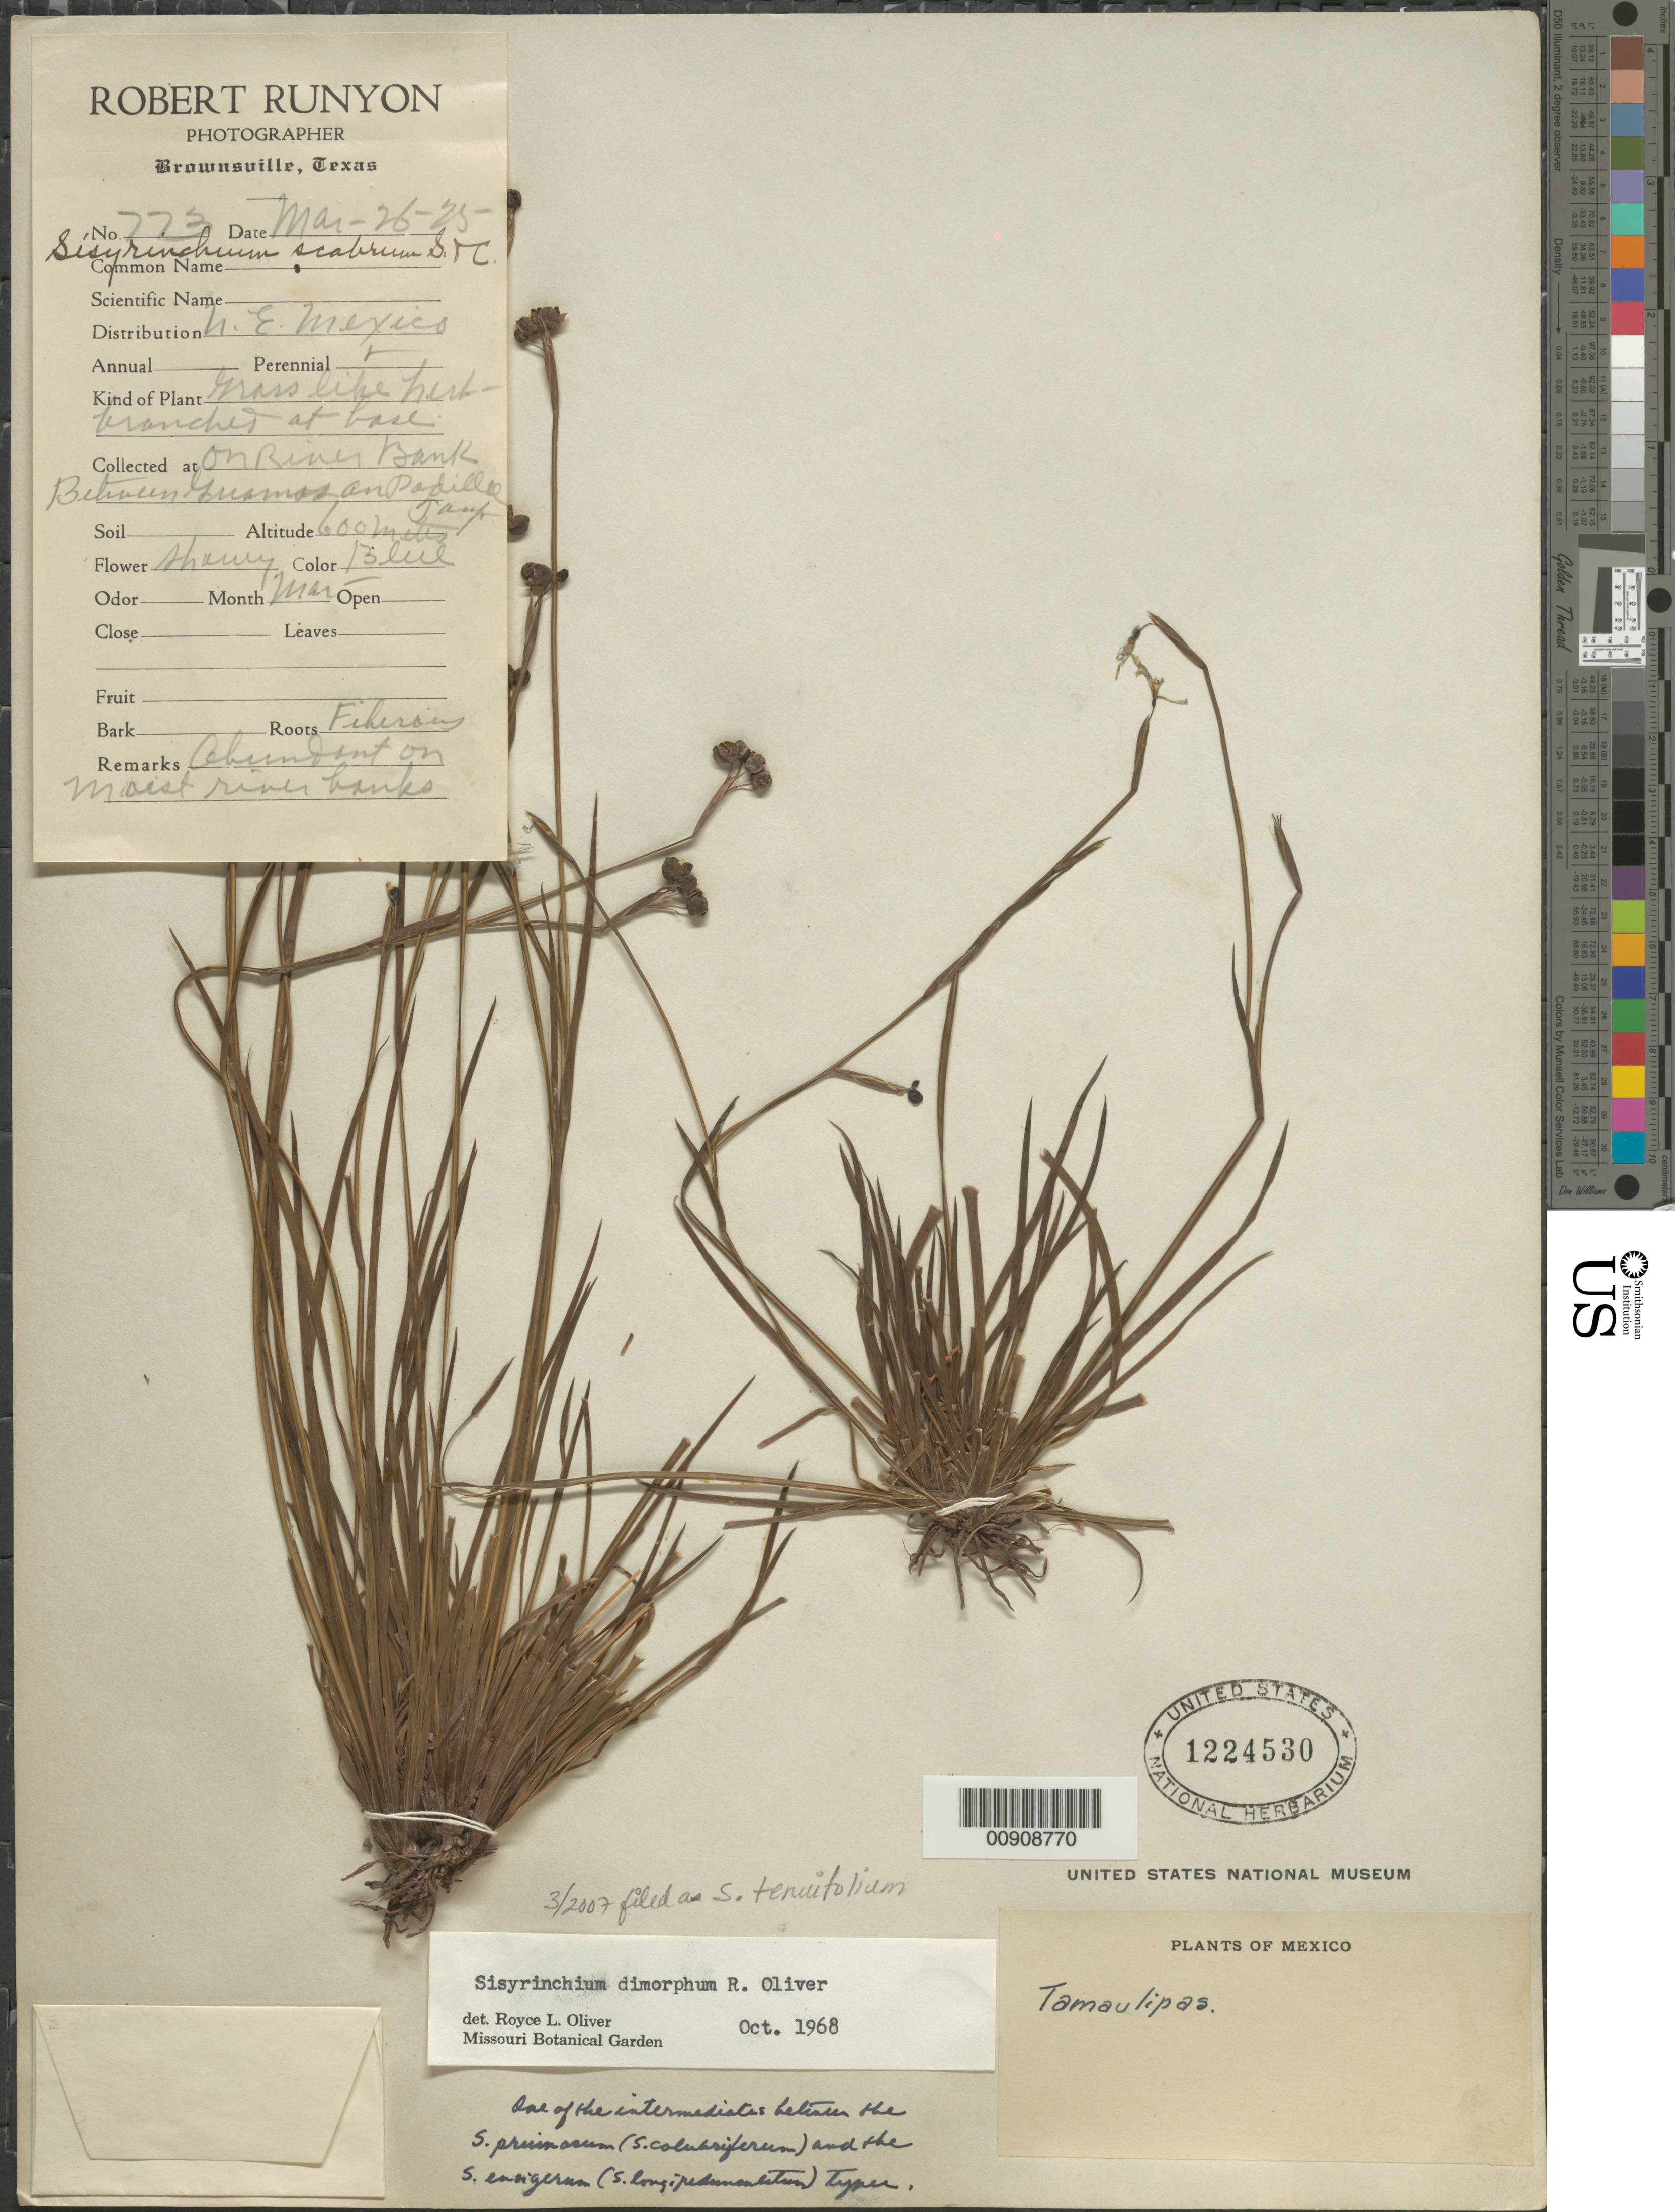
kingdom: Plantae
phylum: Tracheophyta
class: Liliopsida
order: Asparagales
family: Iridaceae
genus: Sisyrinchium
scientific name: Sisyrinchium tenuifolium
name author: Humb. & Bonpl. ex Willd.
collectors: R. Runyon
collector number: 773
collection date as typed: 26 Mar 1925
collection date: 1925-03-26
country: Mexico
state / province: Tamaulipas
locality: Between Guemes and Padilla.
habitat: On river bank.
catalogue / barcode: US 1224530